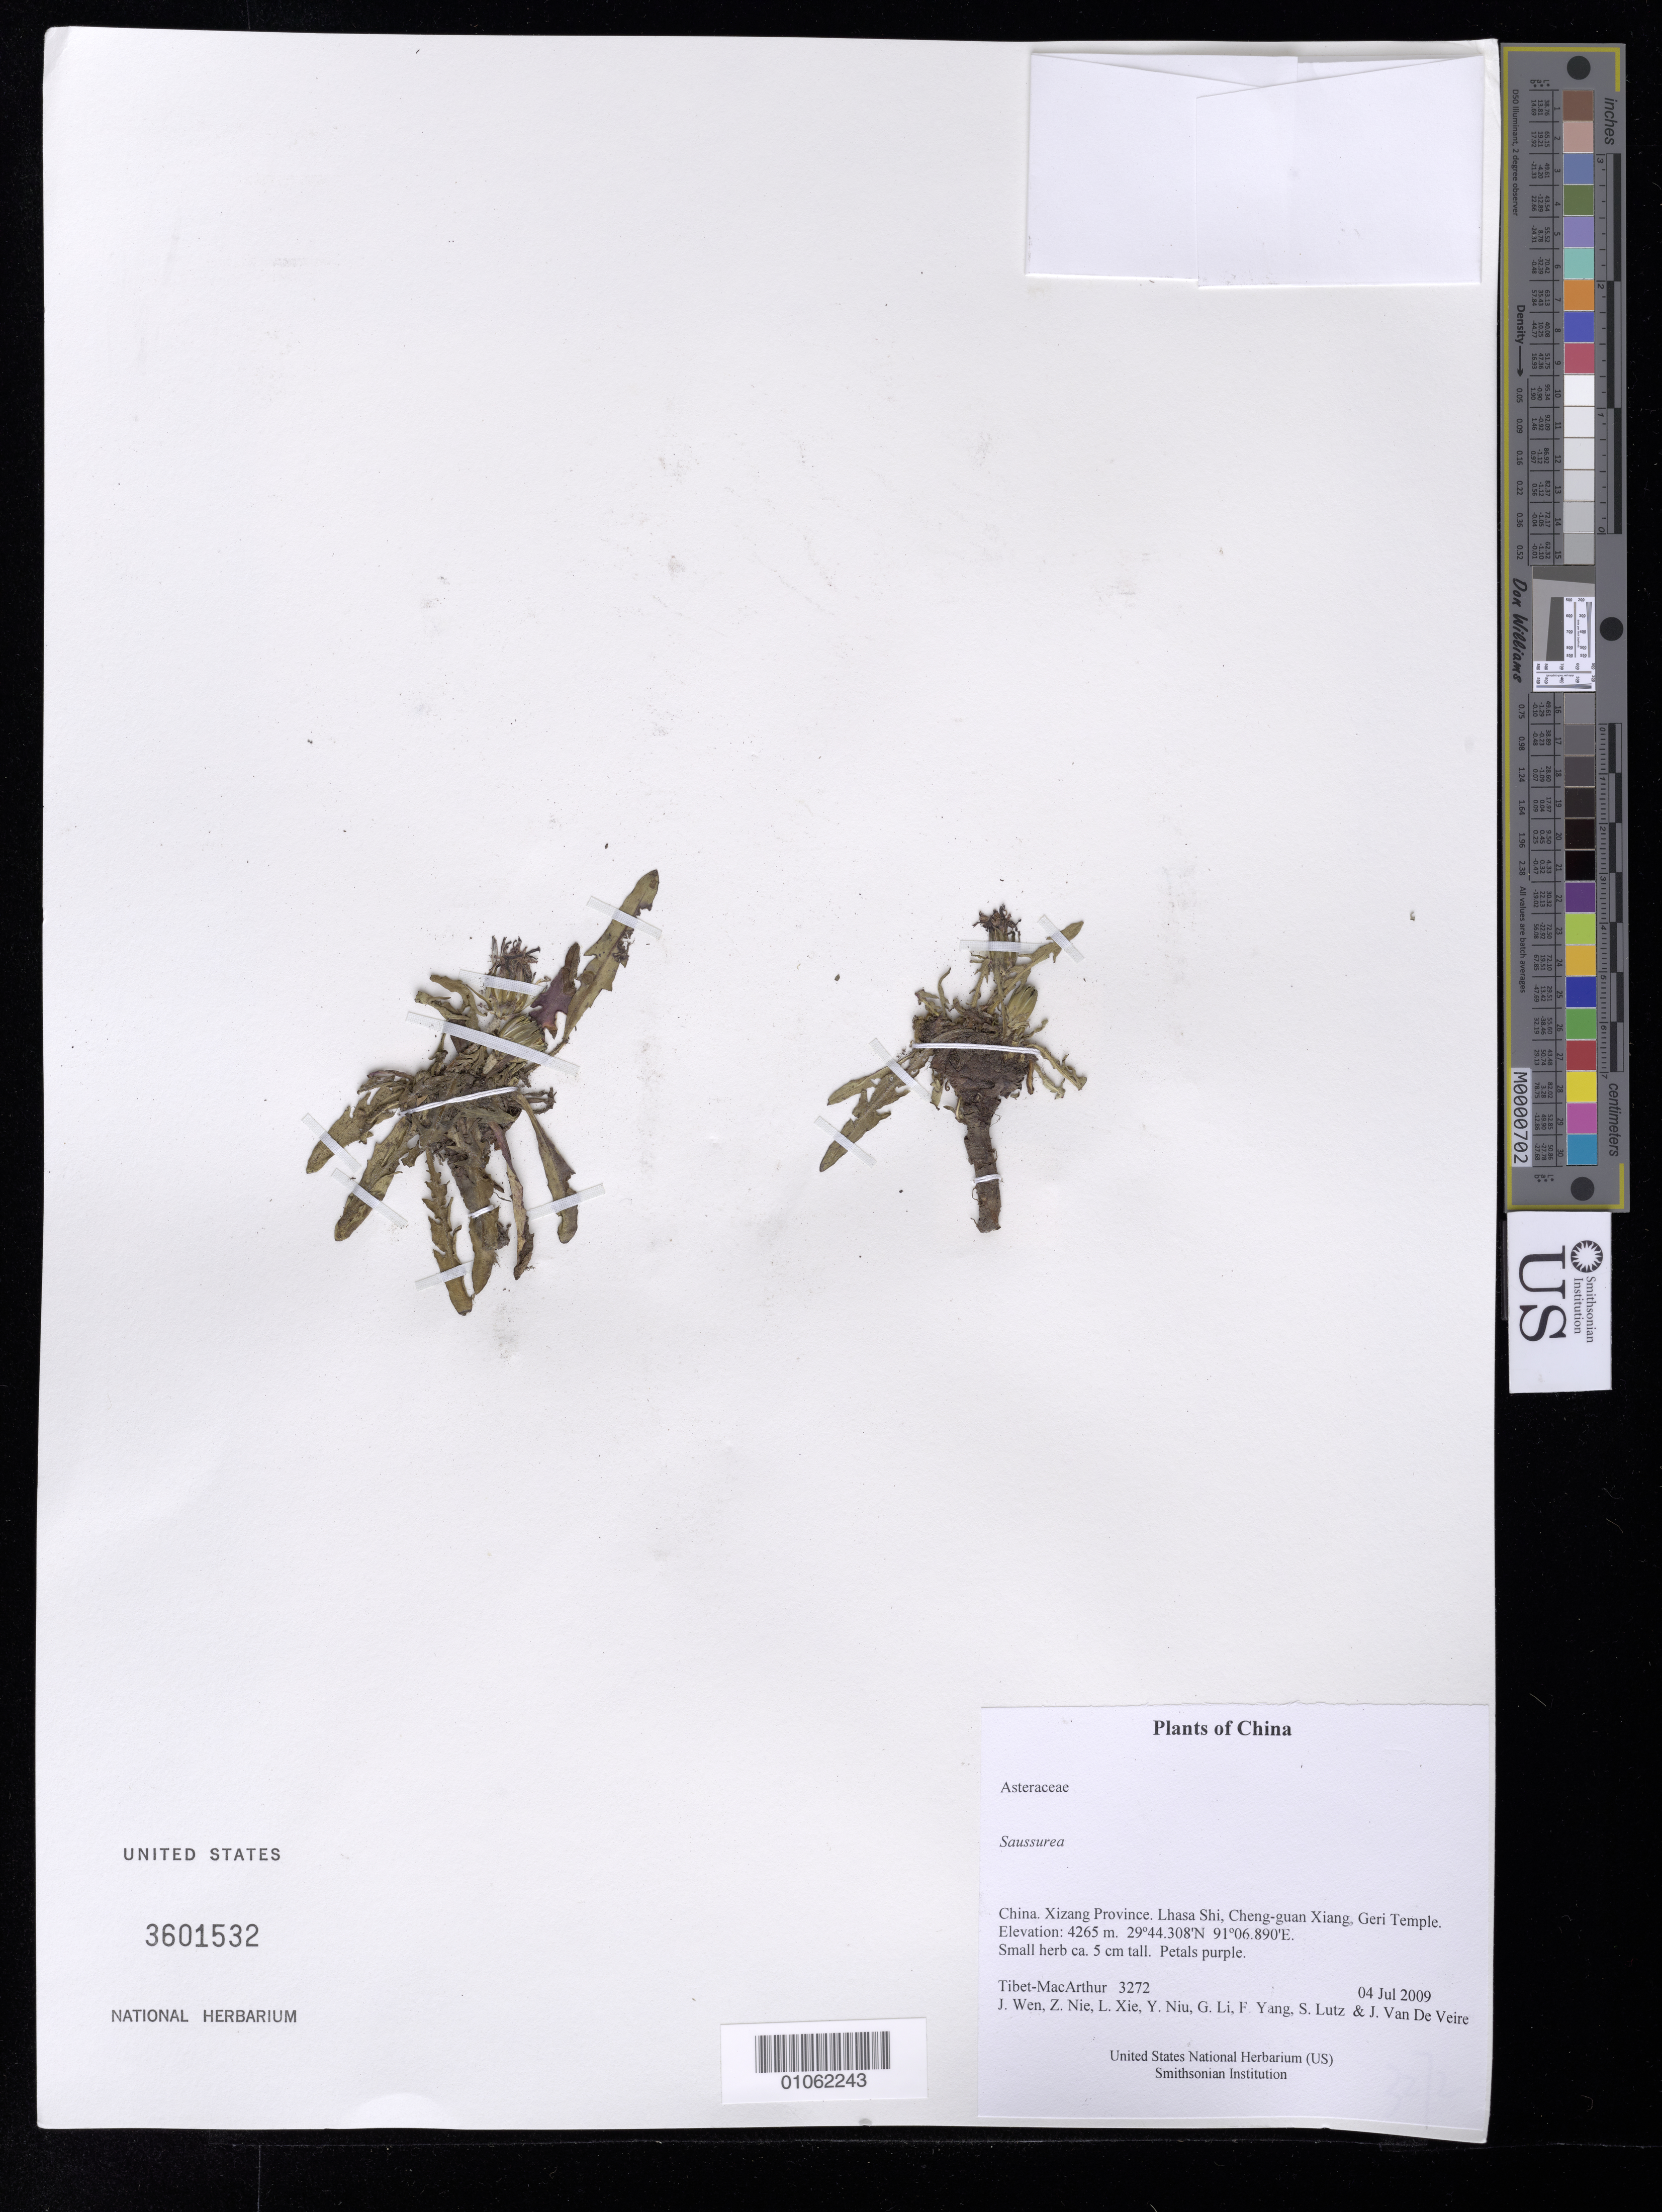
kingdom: Plantae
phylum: Tracheophyta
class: Magnoliopsida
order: Asterales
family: Asteraceae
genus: Saussurea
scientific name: Saussurea sp.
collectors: Tibet-MacArthur, J. Wen, Z. Nie, L. Xie, Y. Niu, G. Li, F. Yang, S. Lutz & J. Van De Veire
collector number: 3272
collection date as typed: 04 Jul 2009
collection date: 2009-07-04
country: China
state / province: Xizang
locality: Lhasa Shi, Cheng-guan Xiang, Geri Temple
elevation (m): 4265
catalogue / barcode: US 3601532